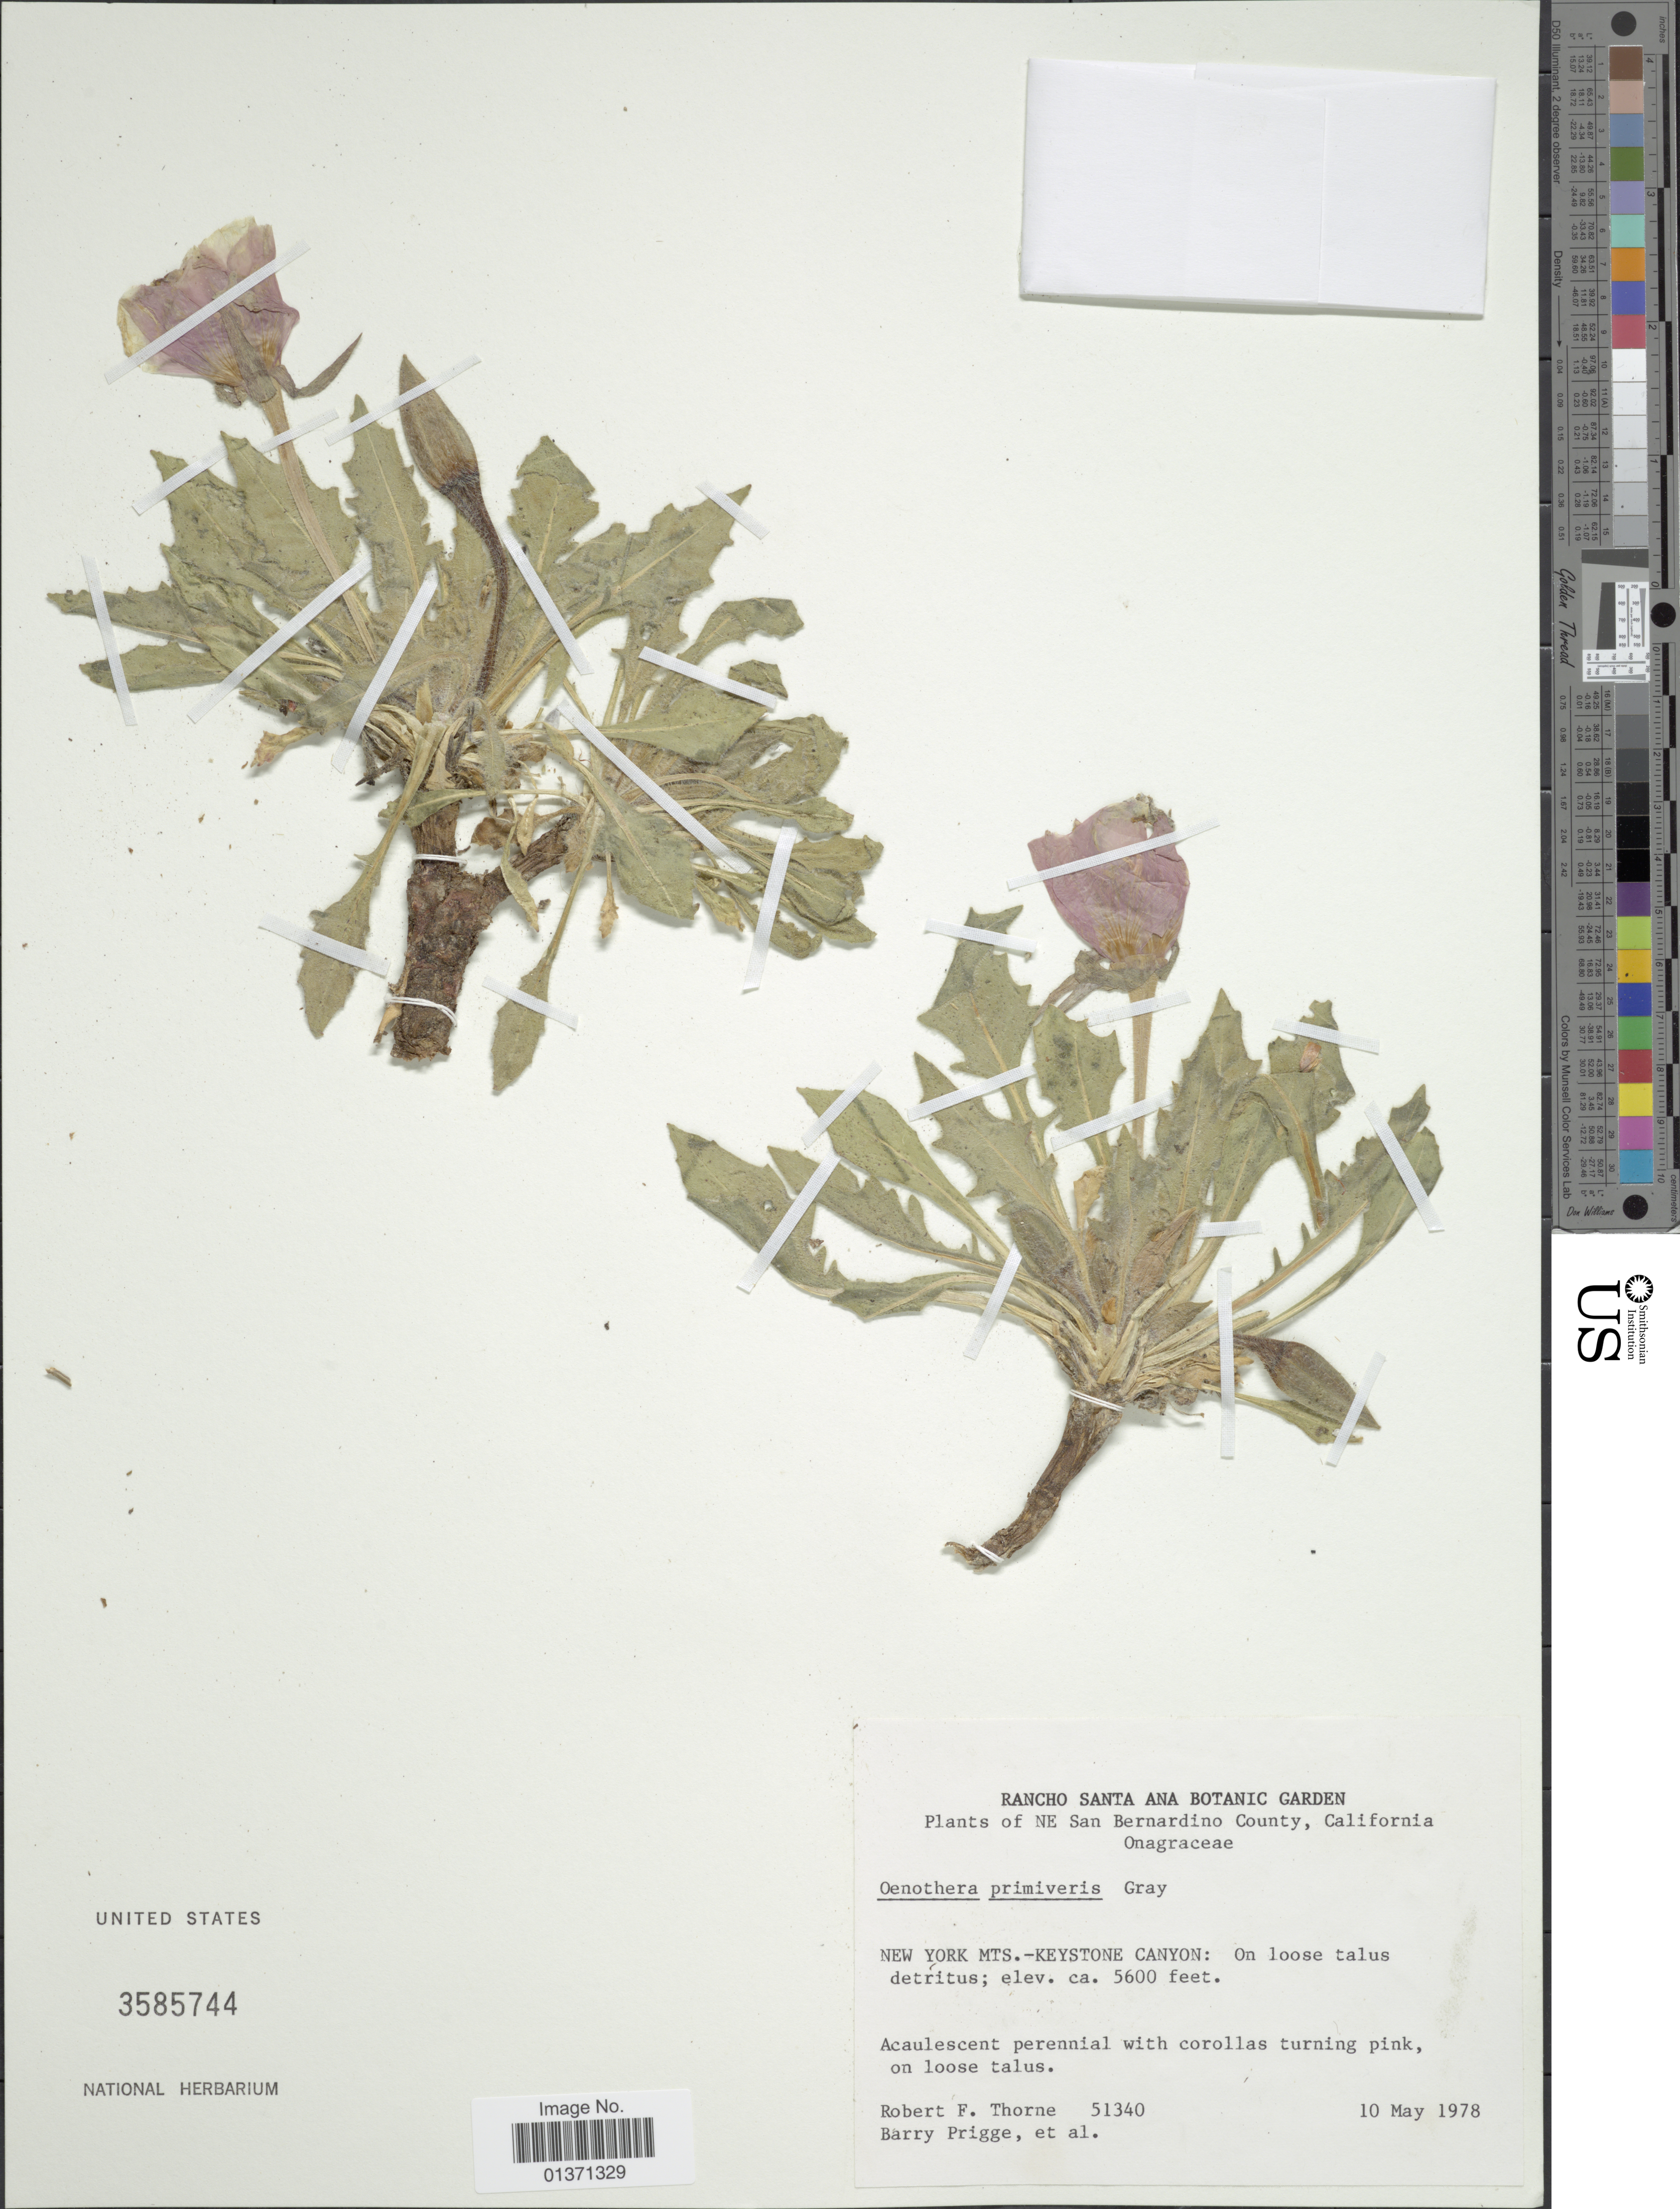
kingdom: Plantae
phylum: Tracheophyta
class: Magnoliopsida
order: Myrtales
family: Onagraceae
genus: Oenothera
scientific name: Oenothera primiveris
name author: A. Gray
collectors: R. F. Thorne, B. Prigge & et al.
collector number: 51340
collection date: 1978-05-10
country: United States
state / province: California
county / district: San Bernardino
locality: NE San Bernardino County, New York Mts. - Keystone Canyon: On loose talus detritus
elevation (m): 1707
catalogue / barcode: US 3585744